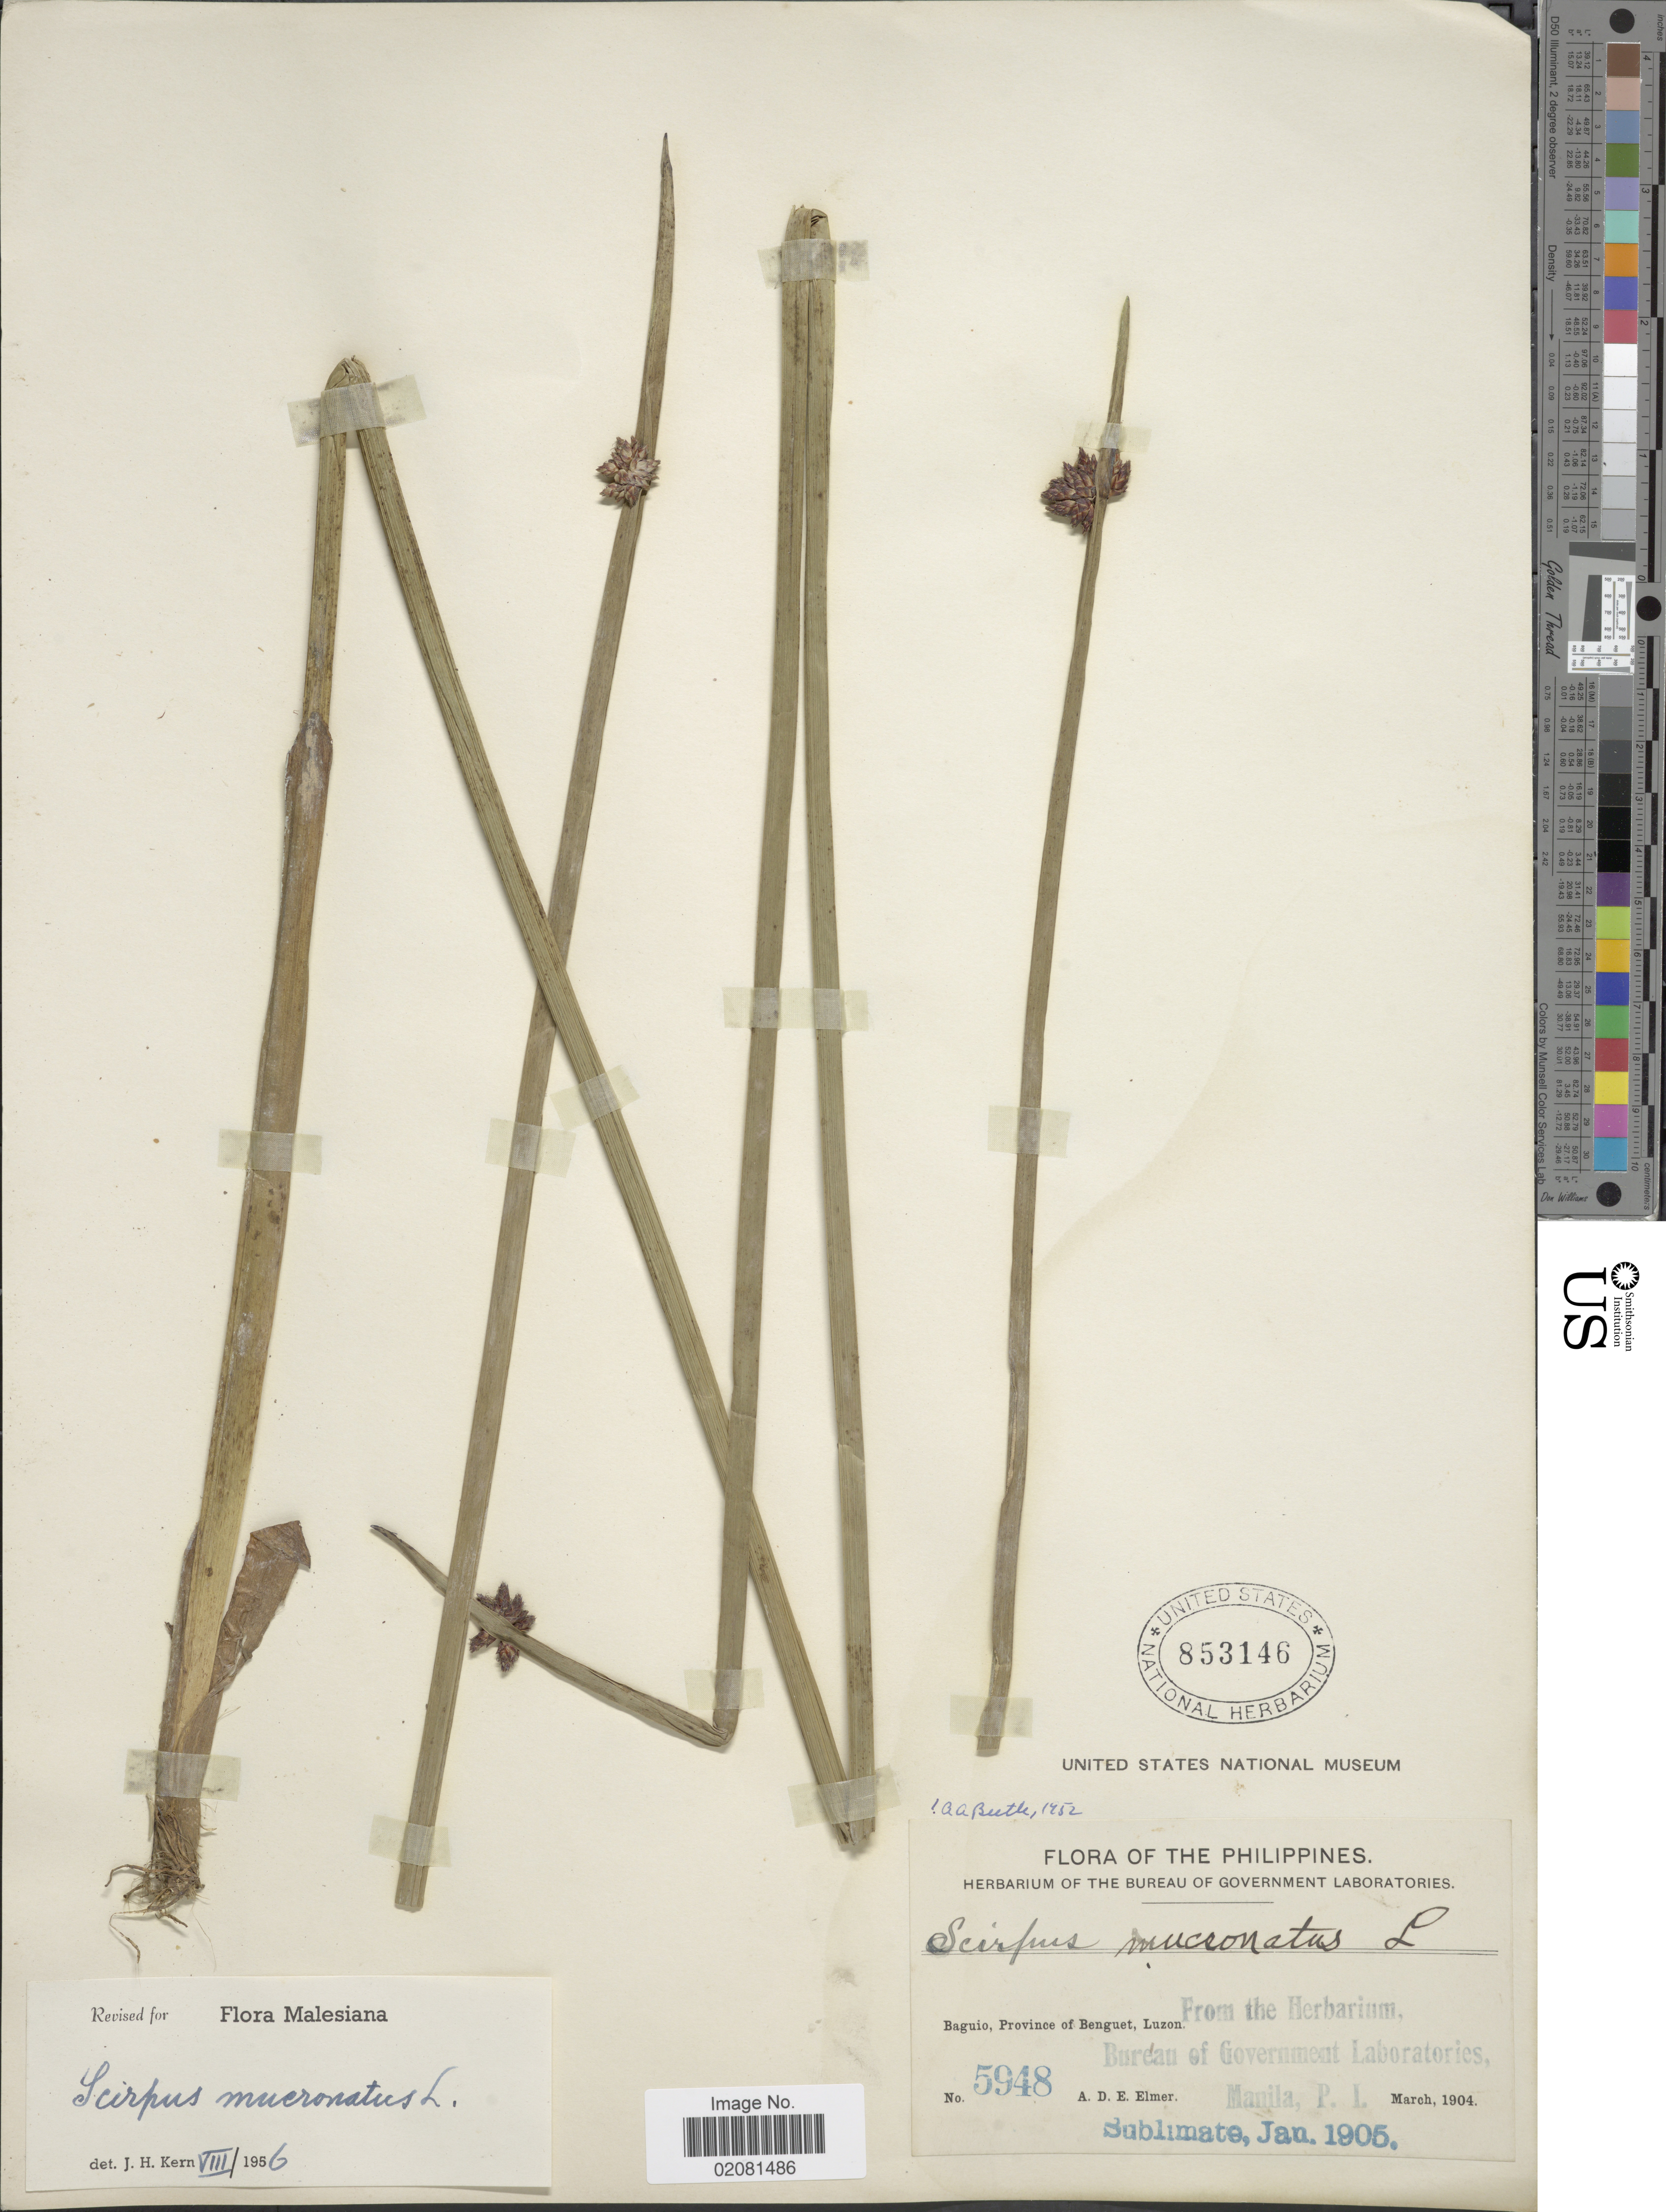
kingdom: Plantae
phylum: Tracheophyta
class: Liliopsida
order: Poales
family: Cyperaceae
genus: Schoenoplectus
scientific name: Schoenoplectus mucronatus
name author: (L.) Palla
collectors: A. D. E. Elmer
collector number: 5948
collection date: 1904-04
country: Philippines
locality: Baguio, Province of Benguet, Luzon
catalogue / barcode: US 853146